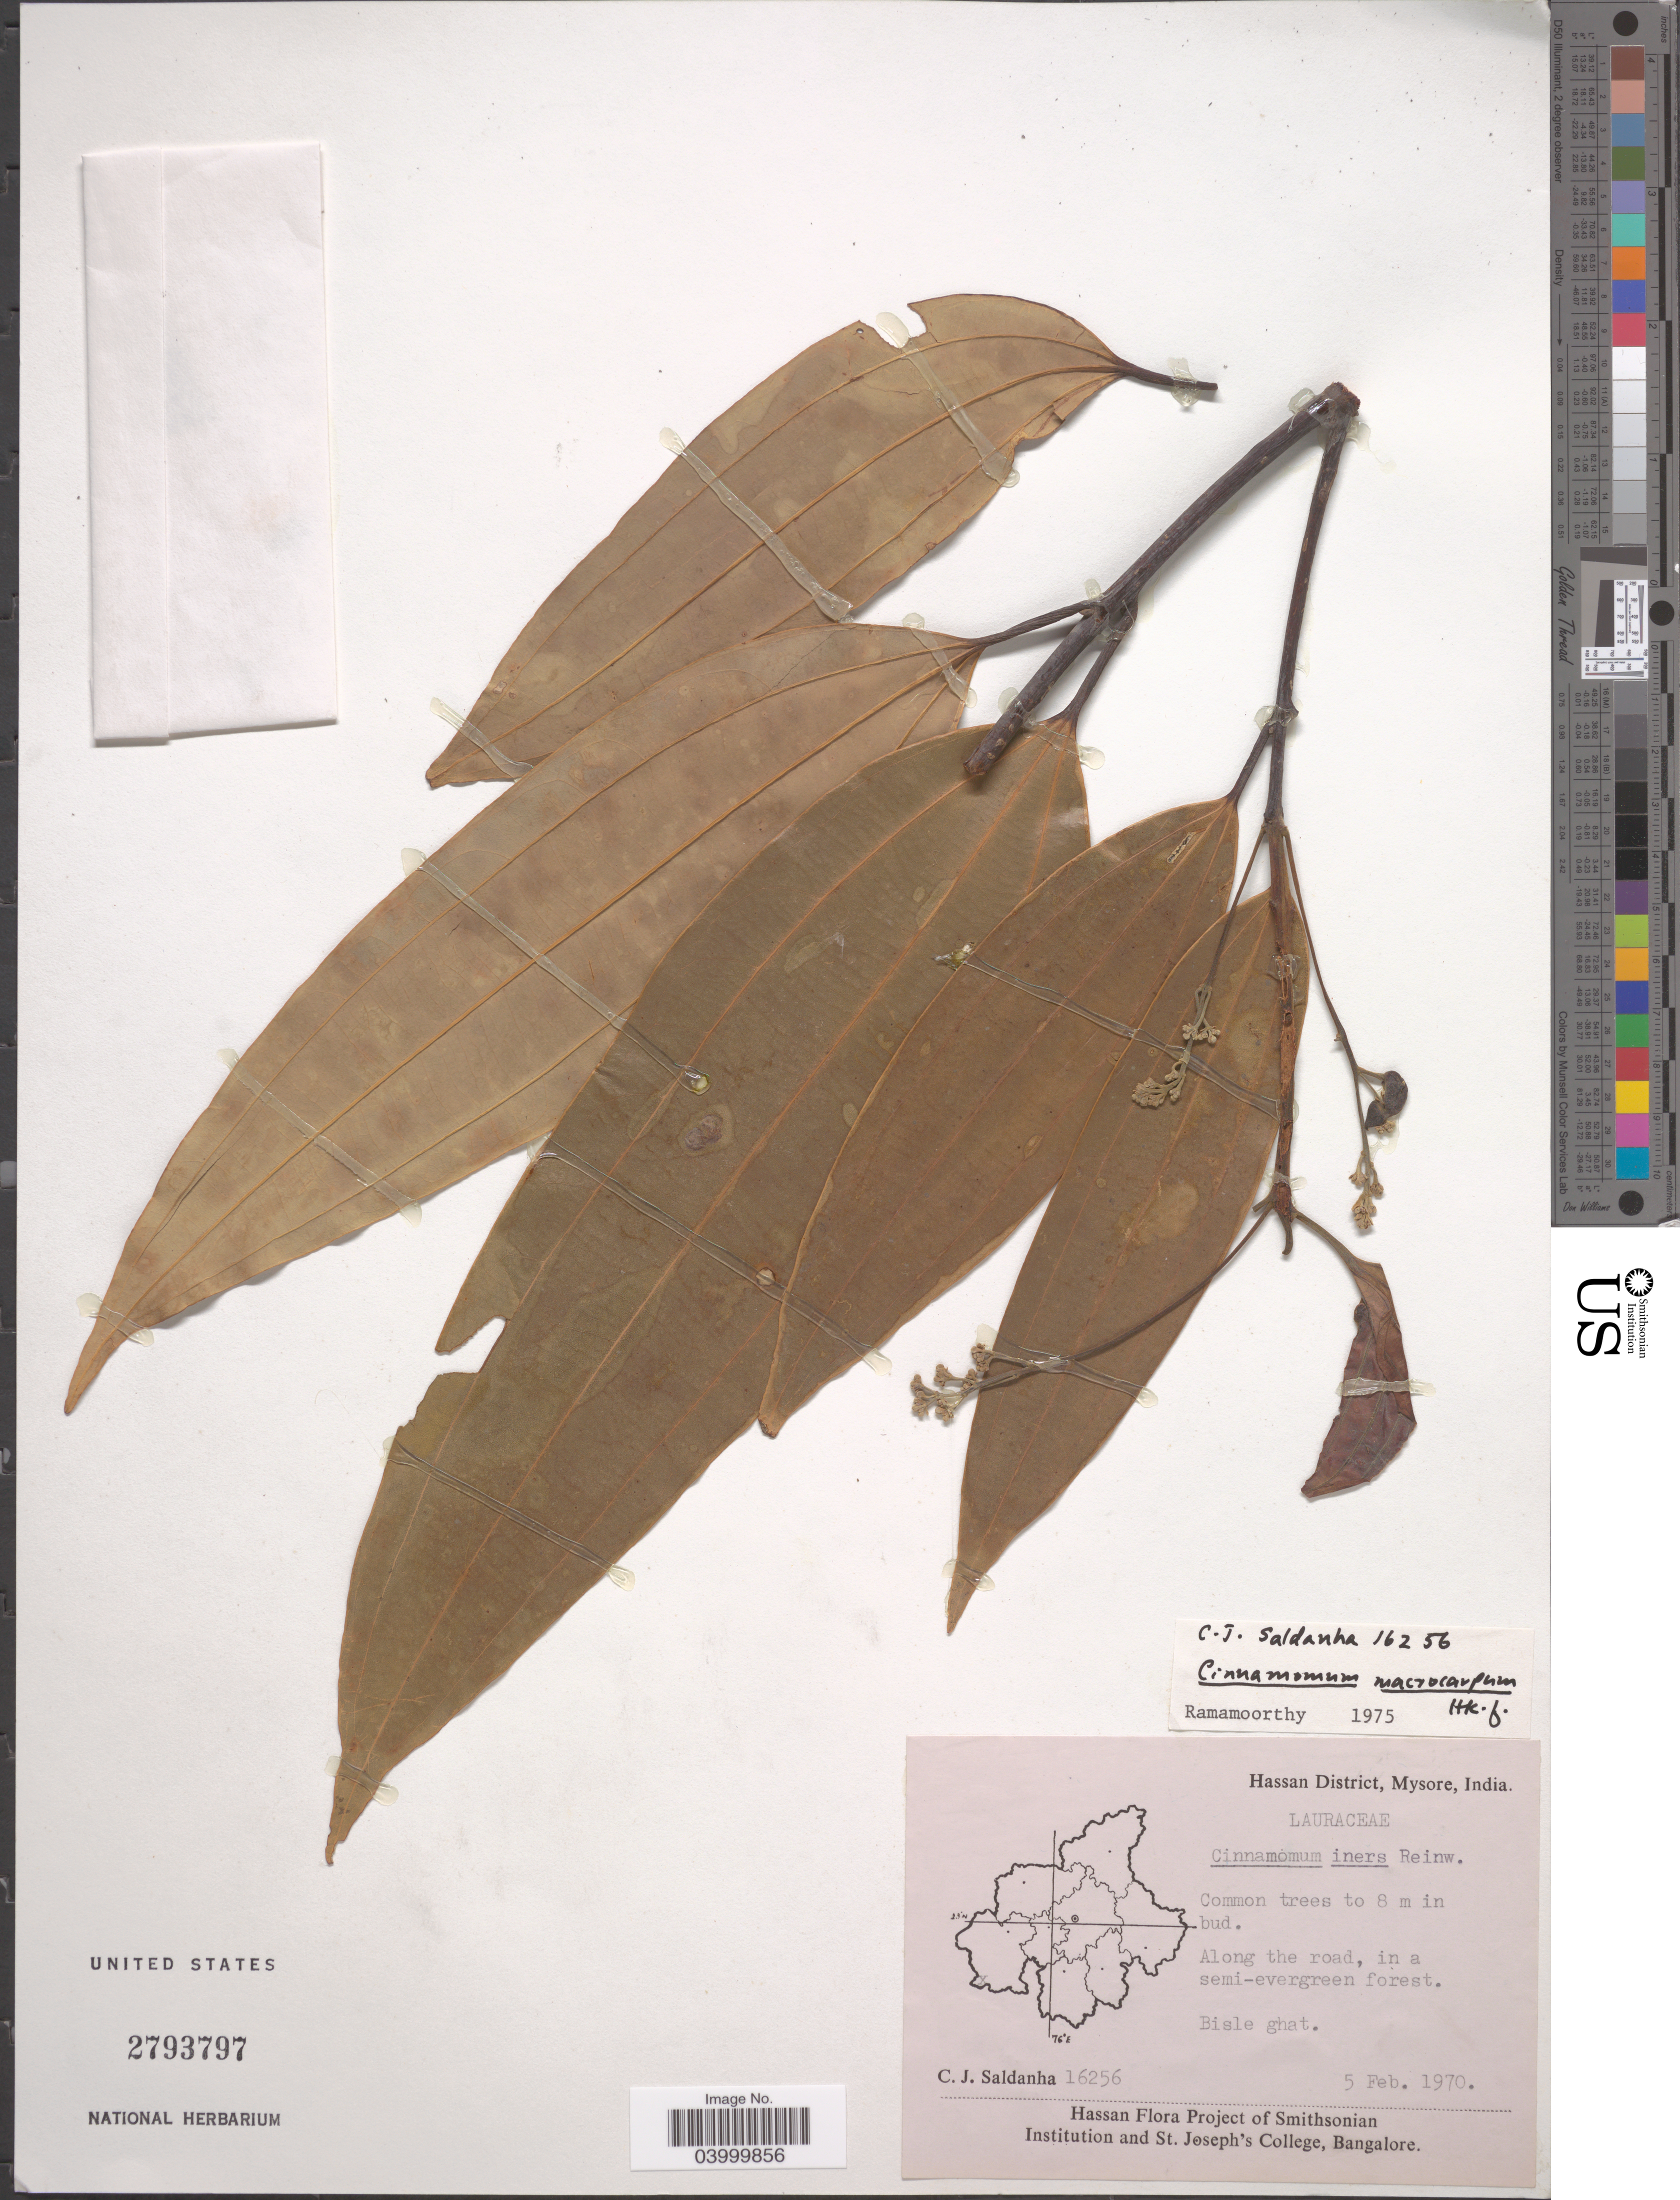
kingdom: Plantae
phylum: Tracheophyta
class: Magnoliopsida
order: Laurales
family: Lauraceae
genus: Cinnamomum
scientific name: Cinnamomum macrocarpum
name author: Hook. f.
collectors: C. J. Saldanha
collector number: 16256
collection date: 1970-02-05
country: India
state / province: Karnataka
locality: Hassan District, Mysore. Bisle ghat.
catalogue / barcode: US 2793797